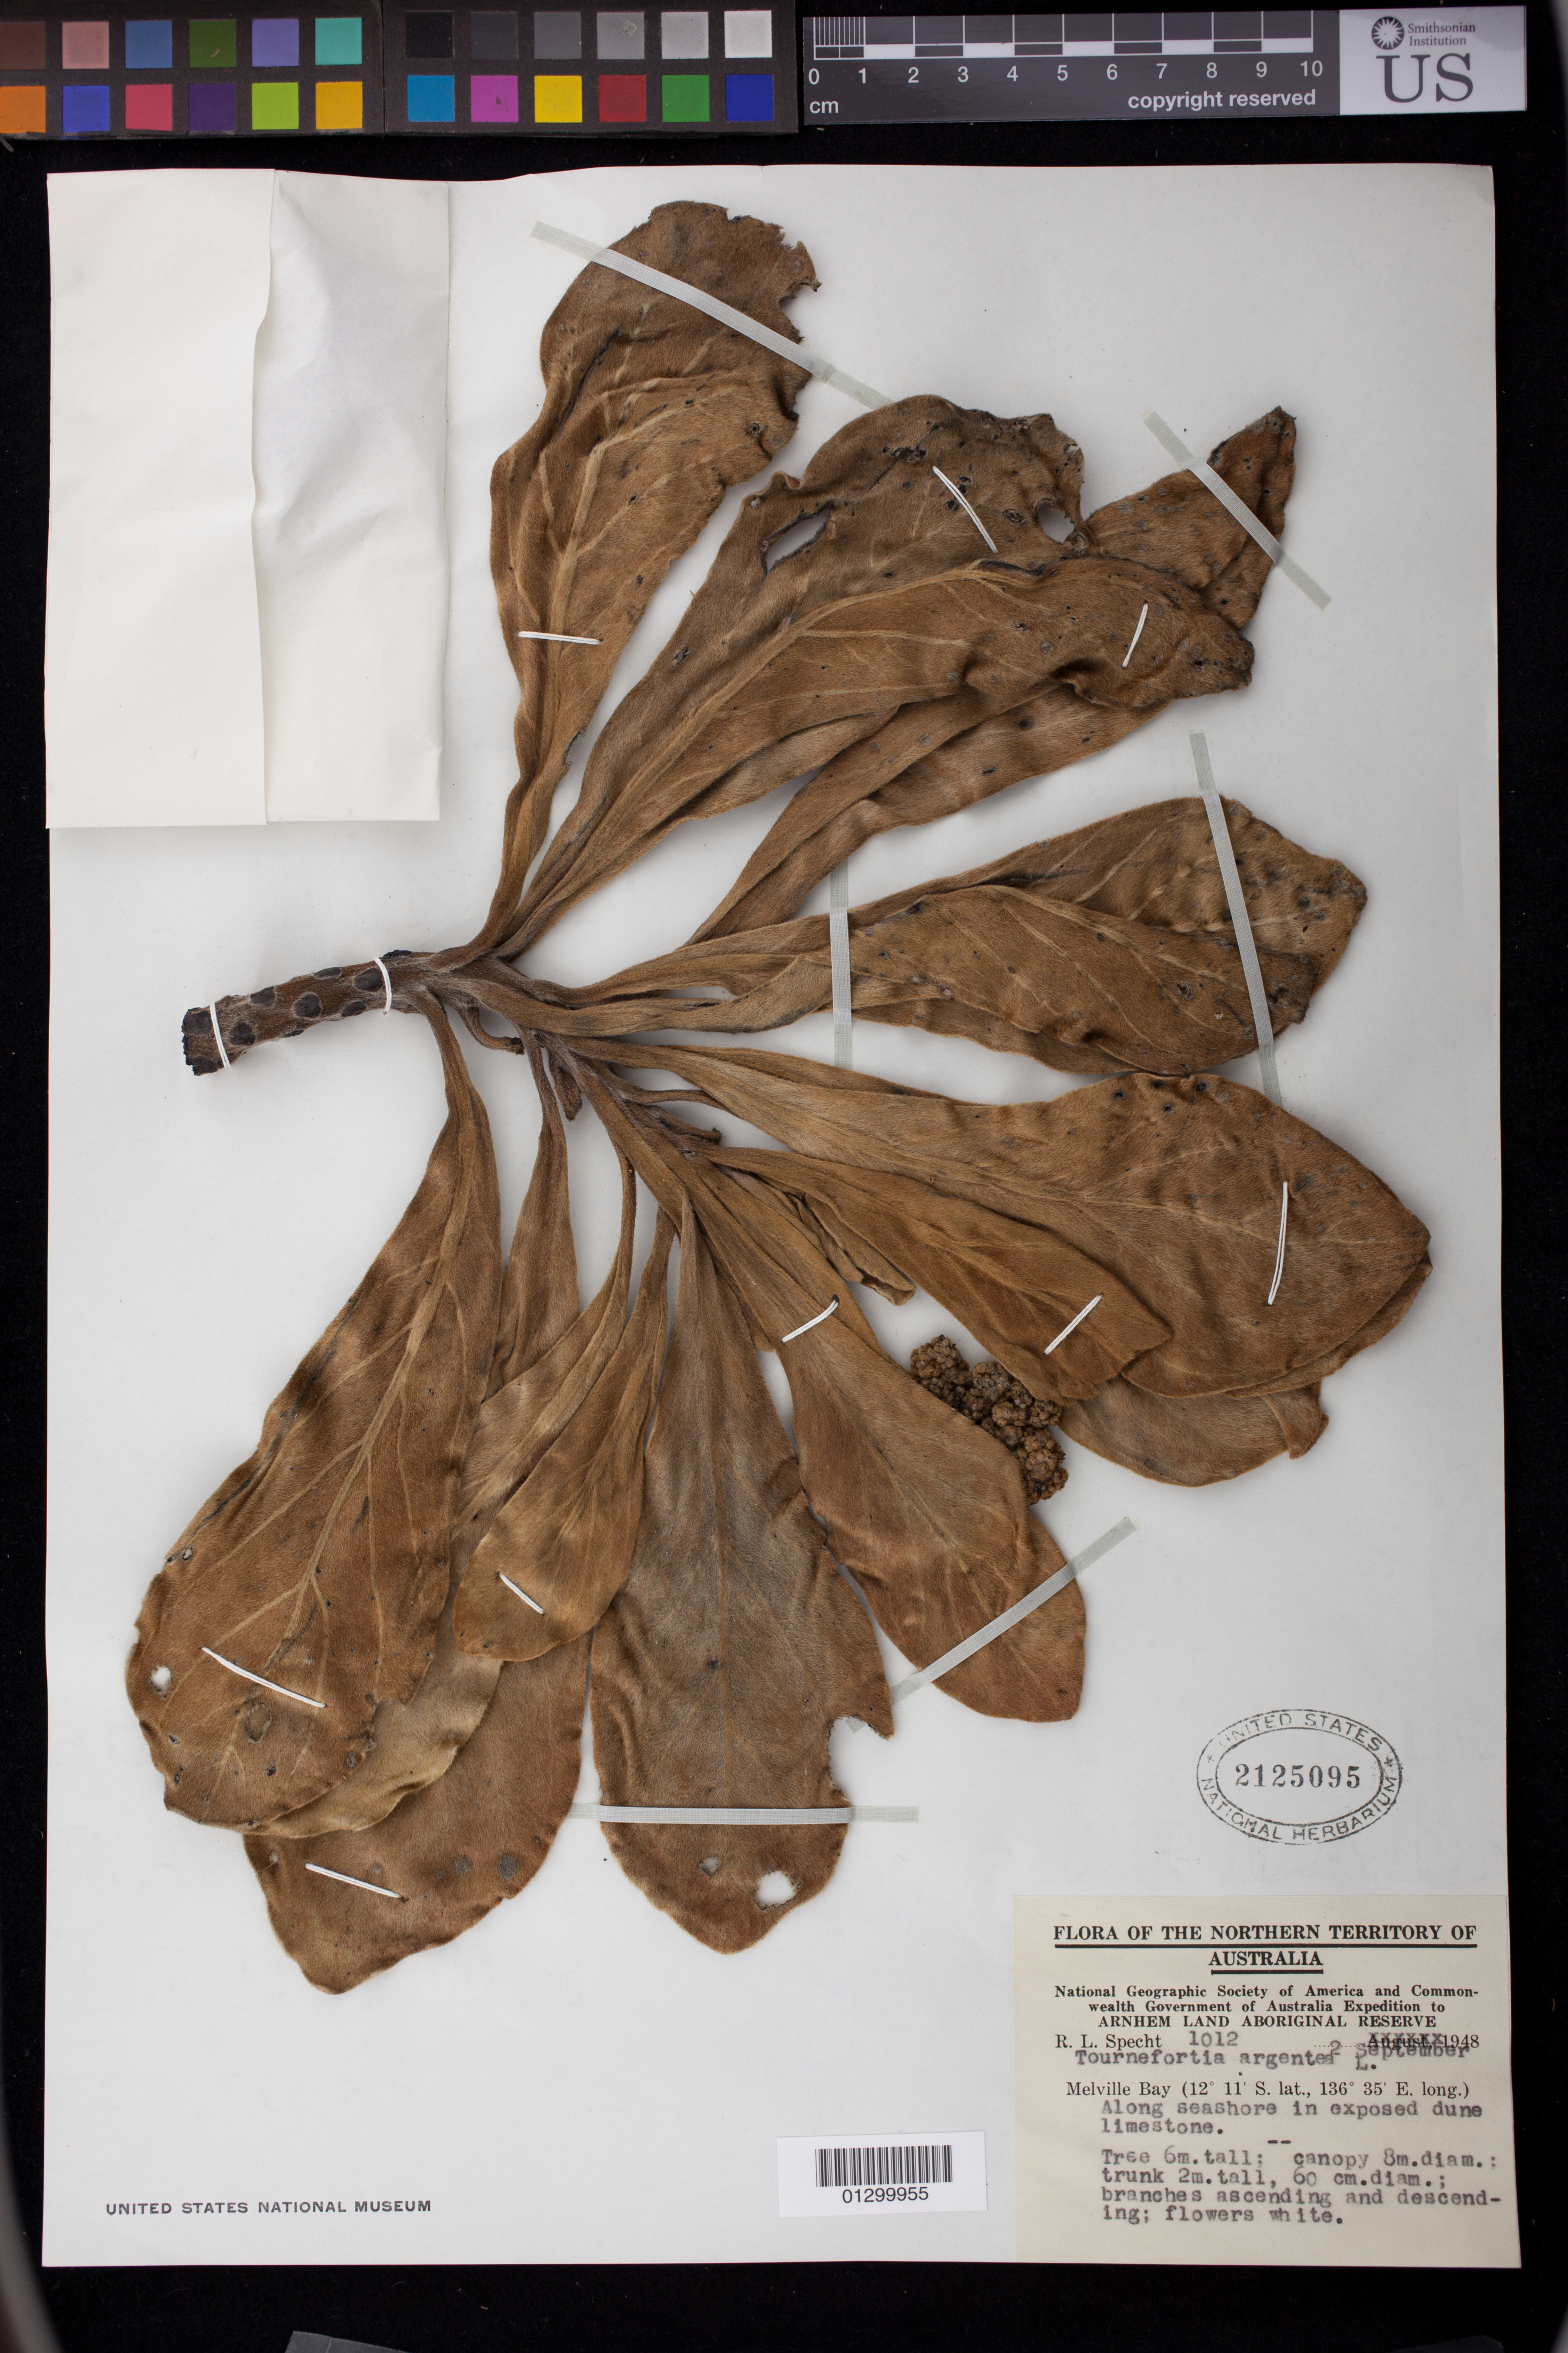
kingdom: Plantae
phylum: Tracheophyta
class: Magnoliopsida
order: Boraginales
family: Heliotropiaceae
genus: Tournefortia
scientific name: Tournefortia argentea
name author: L. f.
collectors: R. L. Specht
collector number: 1012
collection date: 1948-09-02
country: Australia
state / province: Northern Territory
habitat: Along seashore in exposed dune limestone.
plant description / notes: Tree 6 m. tall; canopy 8 m. diam.; trunk 2 m. tall, 60 cm. diam.; branches ascending and descending; flowers white.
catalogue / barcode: US 2125095